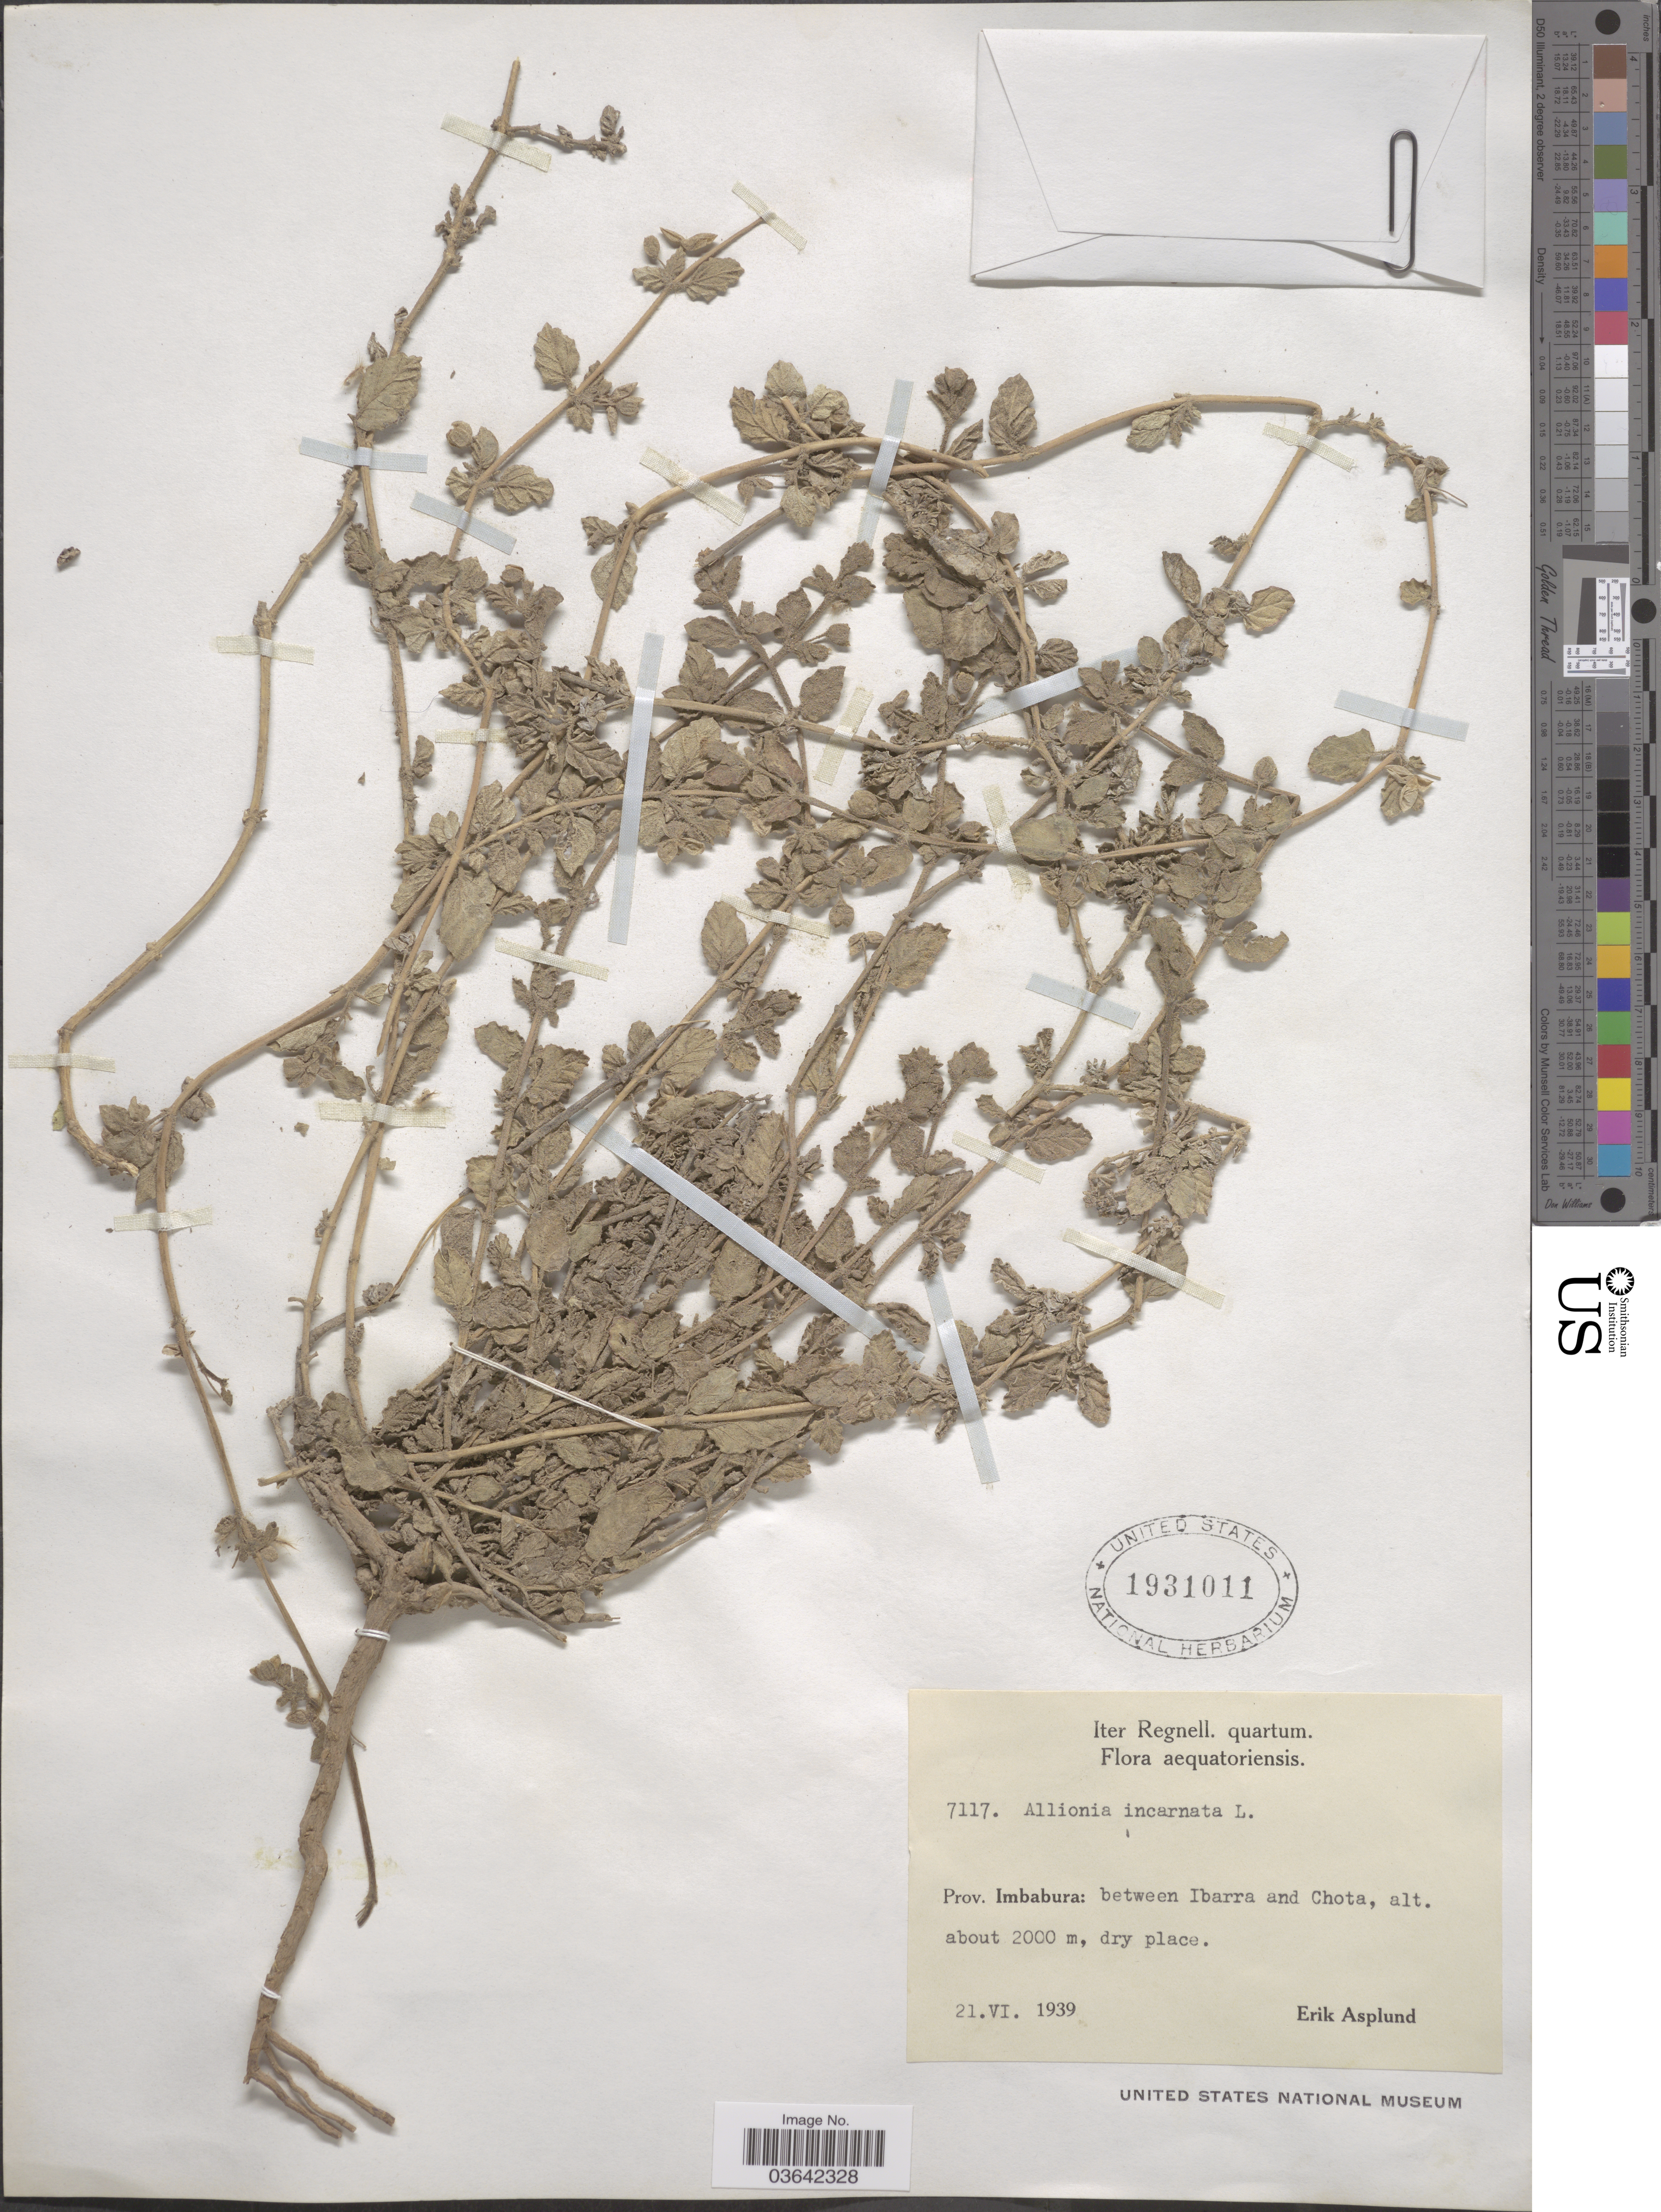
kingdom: Plantae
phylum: Tracheophyta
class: Magnoliopsida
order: Caryophyllales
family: Nyctaginaceae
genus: Allionia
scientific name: Allionia incarnata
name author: L.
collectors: E. Asplund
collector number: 7117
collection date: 1939-06-21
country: Ecuador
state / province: Imbabura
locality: Aequatoriensis. Between Ibarra and Chota.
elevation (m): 2000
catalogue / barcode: US 1931011